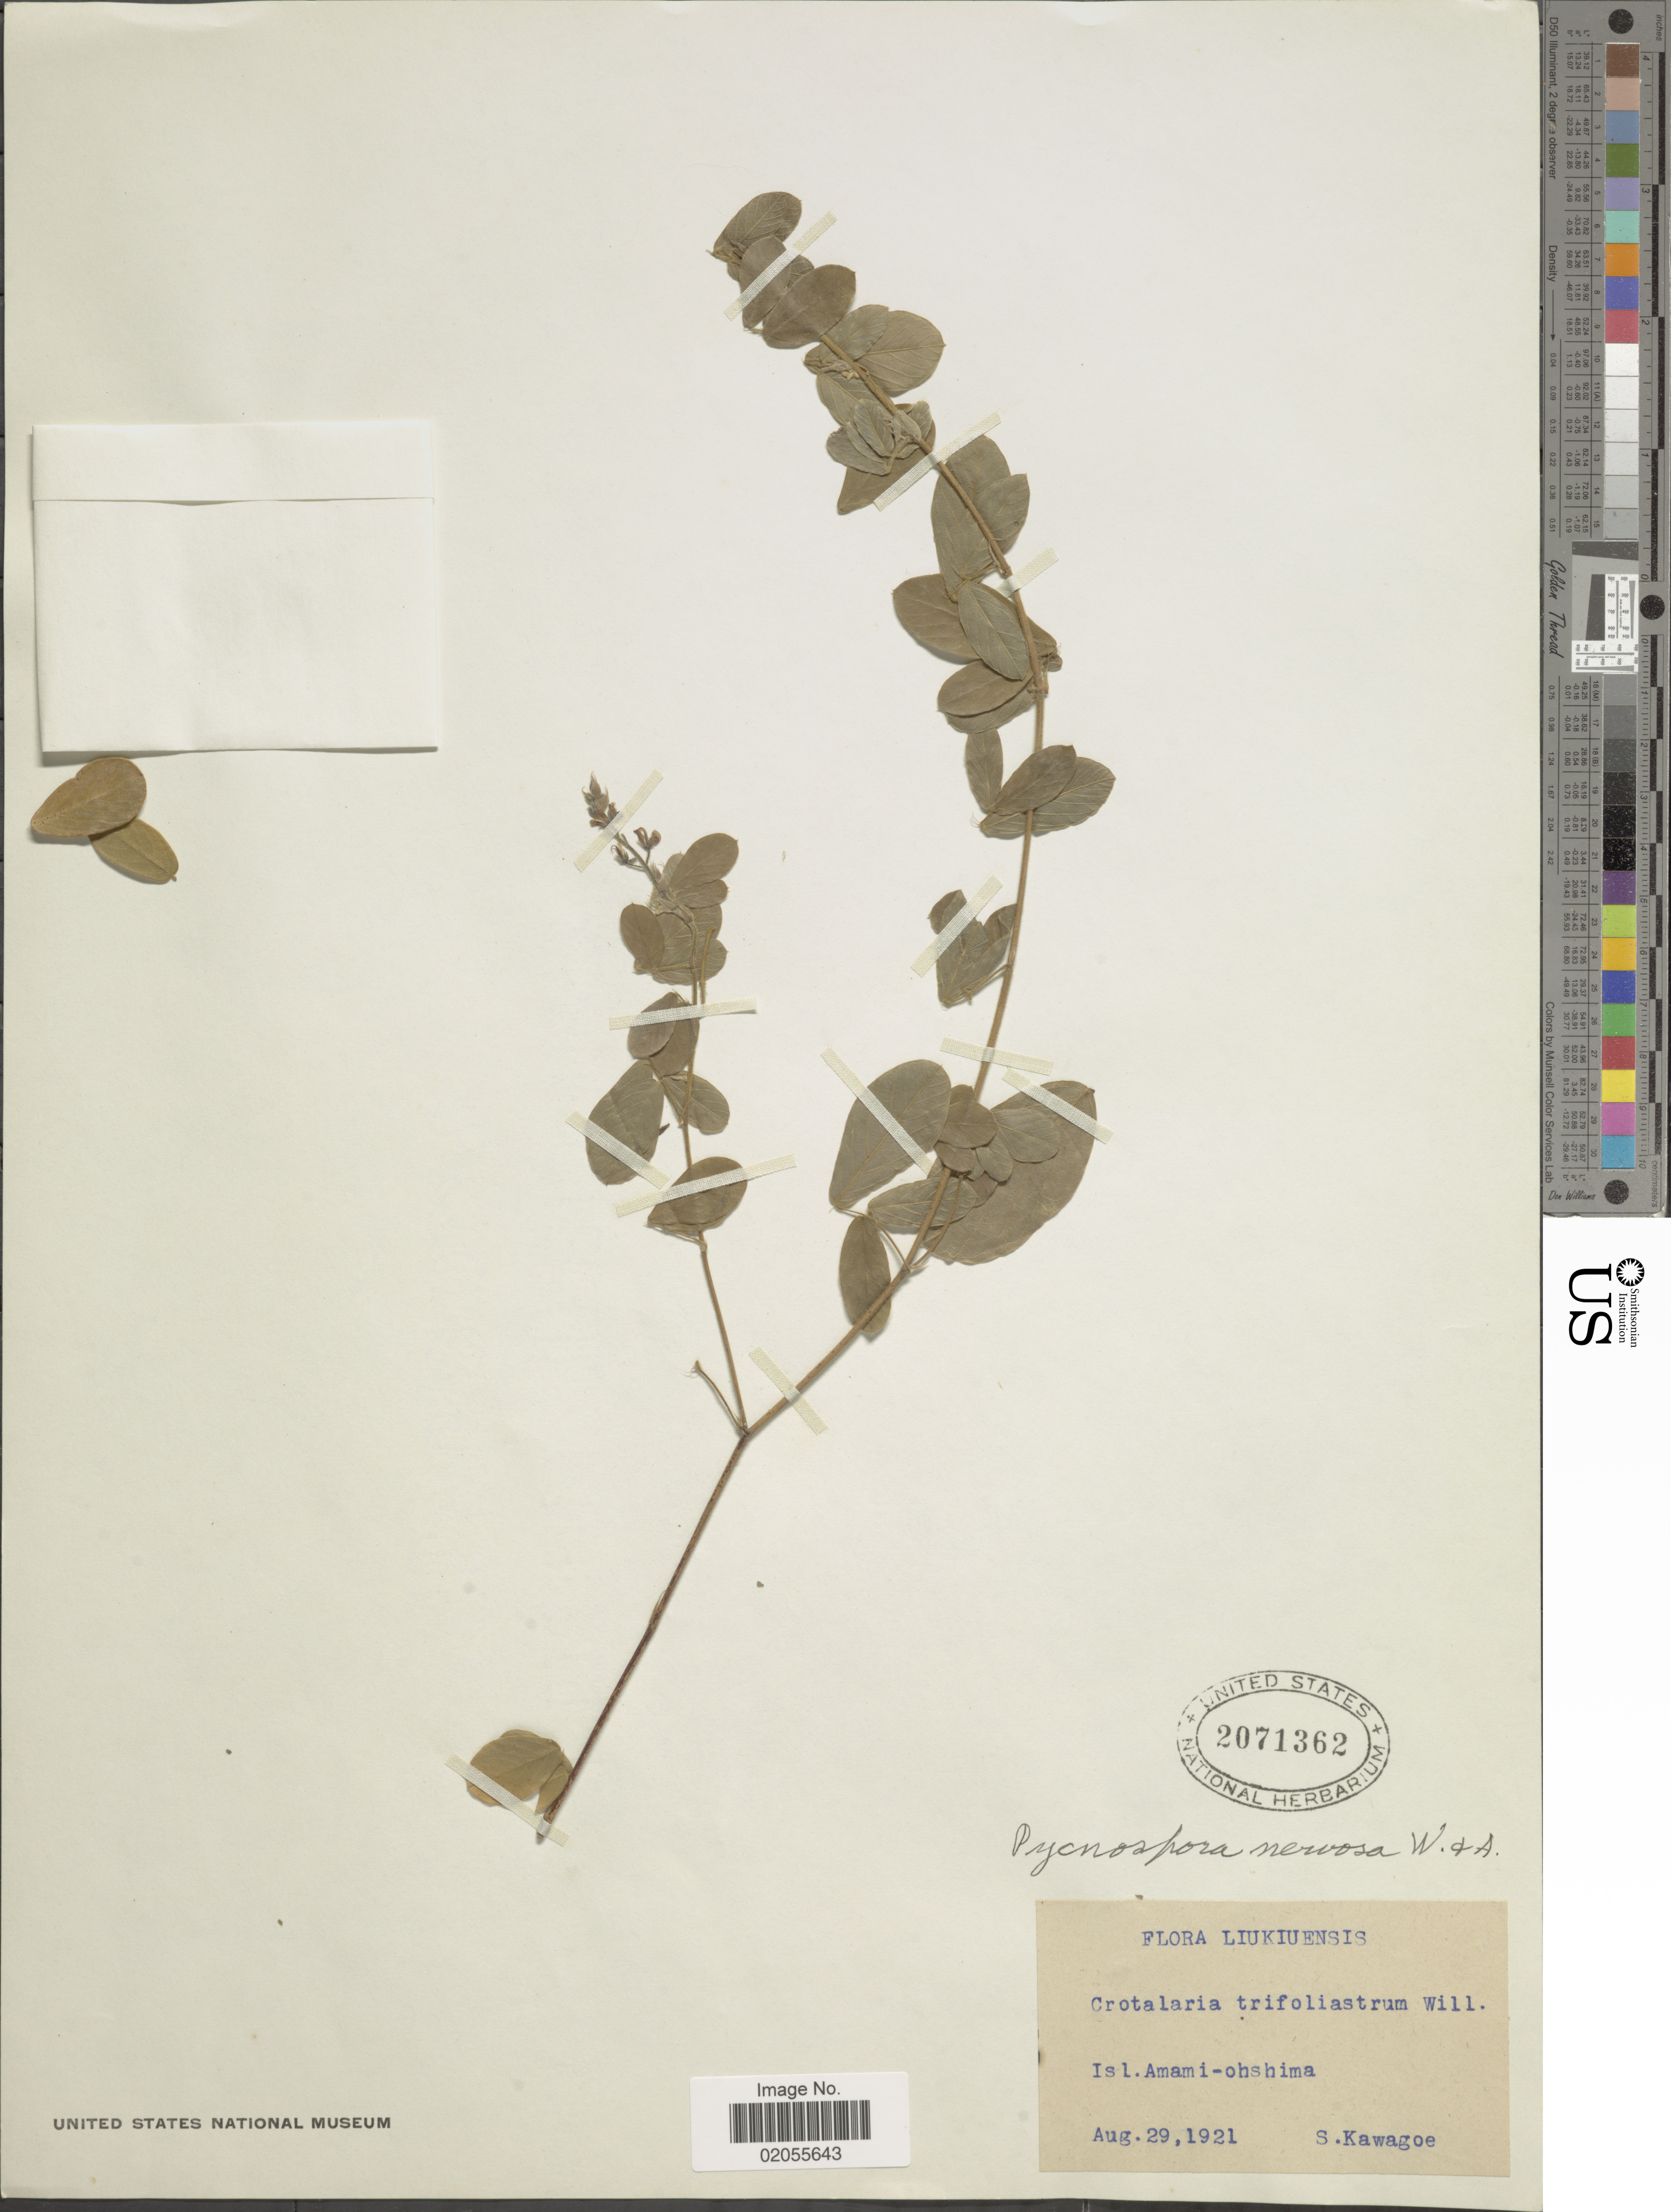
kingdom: Plantae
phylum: Tracheophyta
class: Magnoliopsida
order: Fabales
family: Fabaceae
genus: Pycnospora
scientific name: Pycnospora lutescens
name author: (Poir.) Schindl.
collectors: S. Kawagoe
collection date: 1921-08-29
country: Japan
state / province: Okinawa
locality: Isl. Amami-ohshima, Liukiuensis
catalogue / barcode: US 2071362